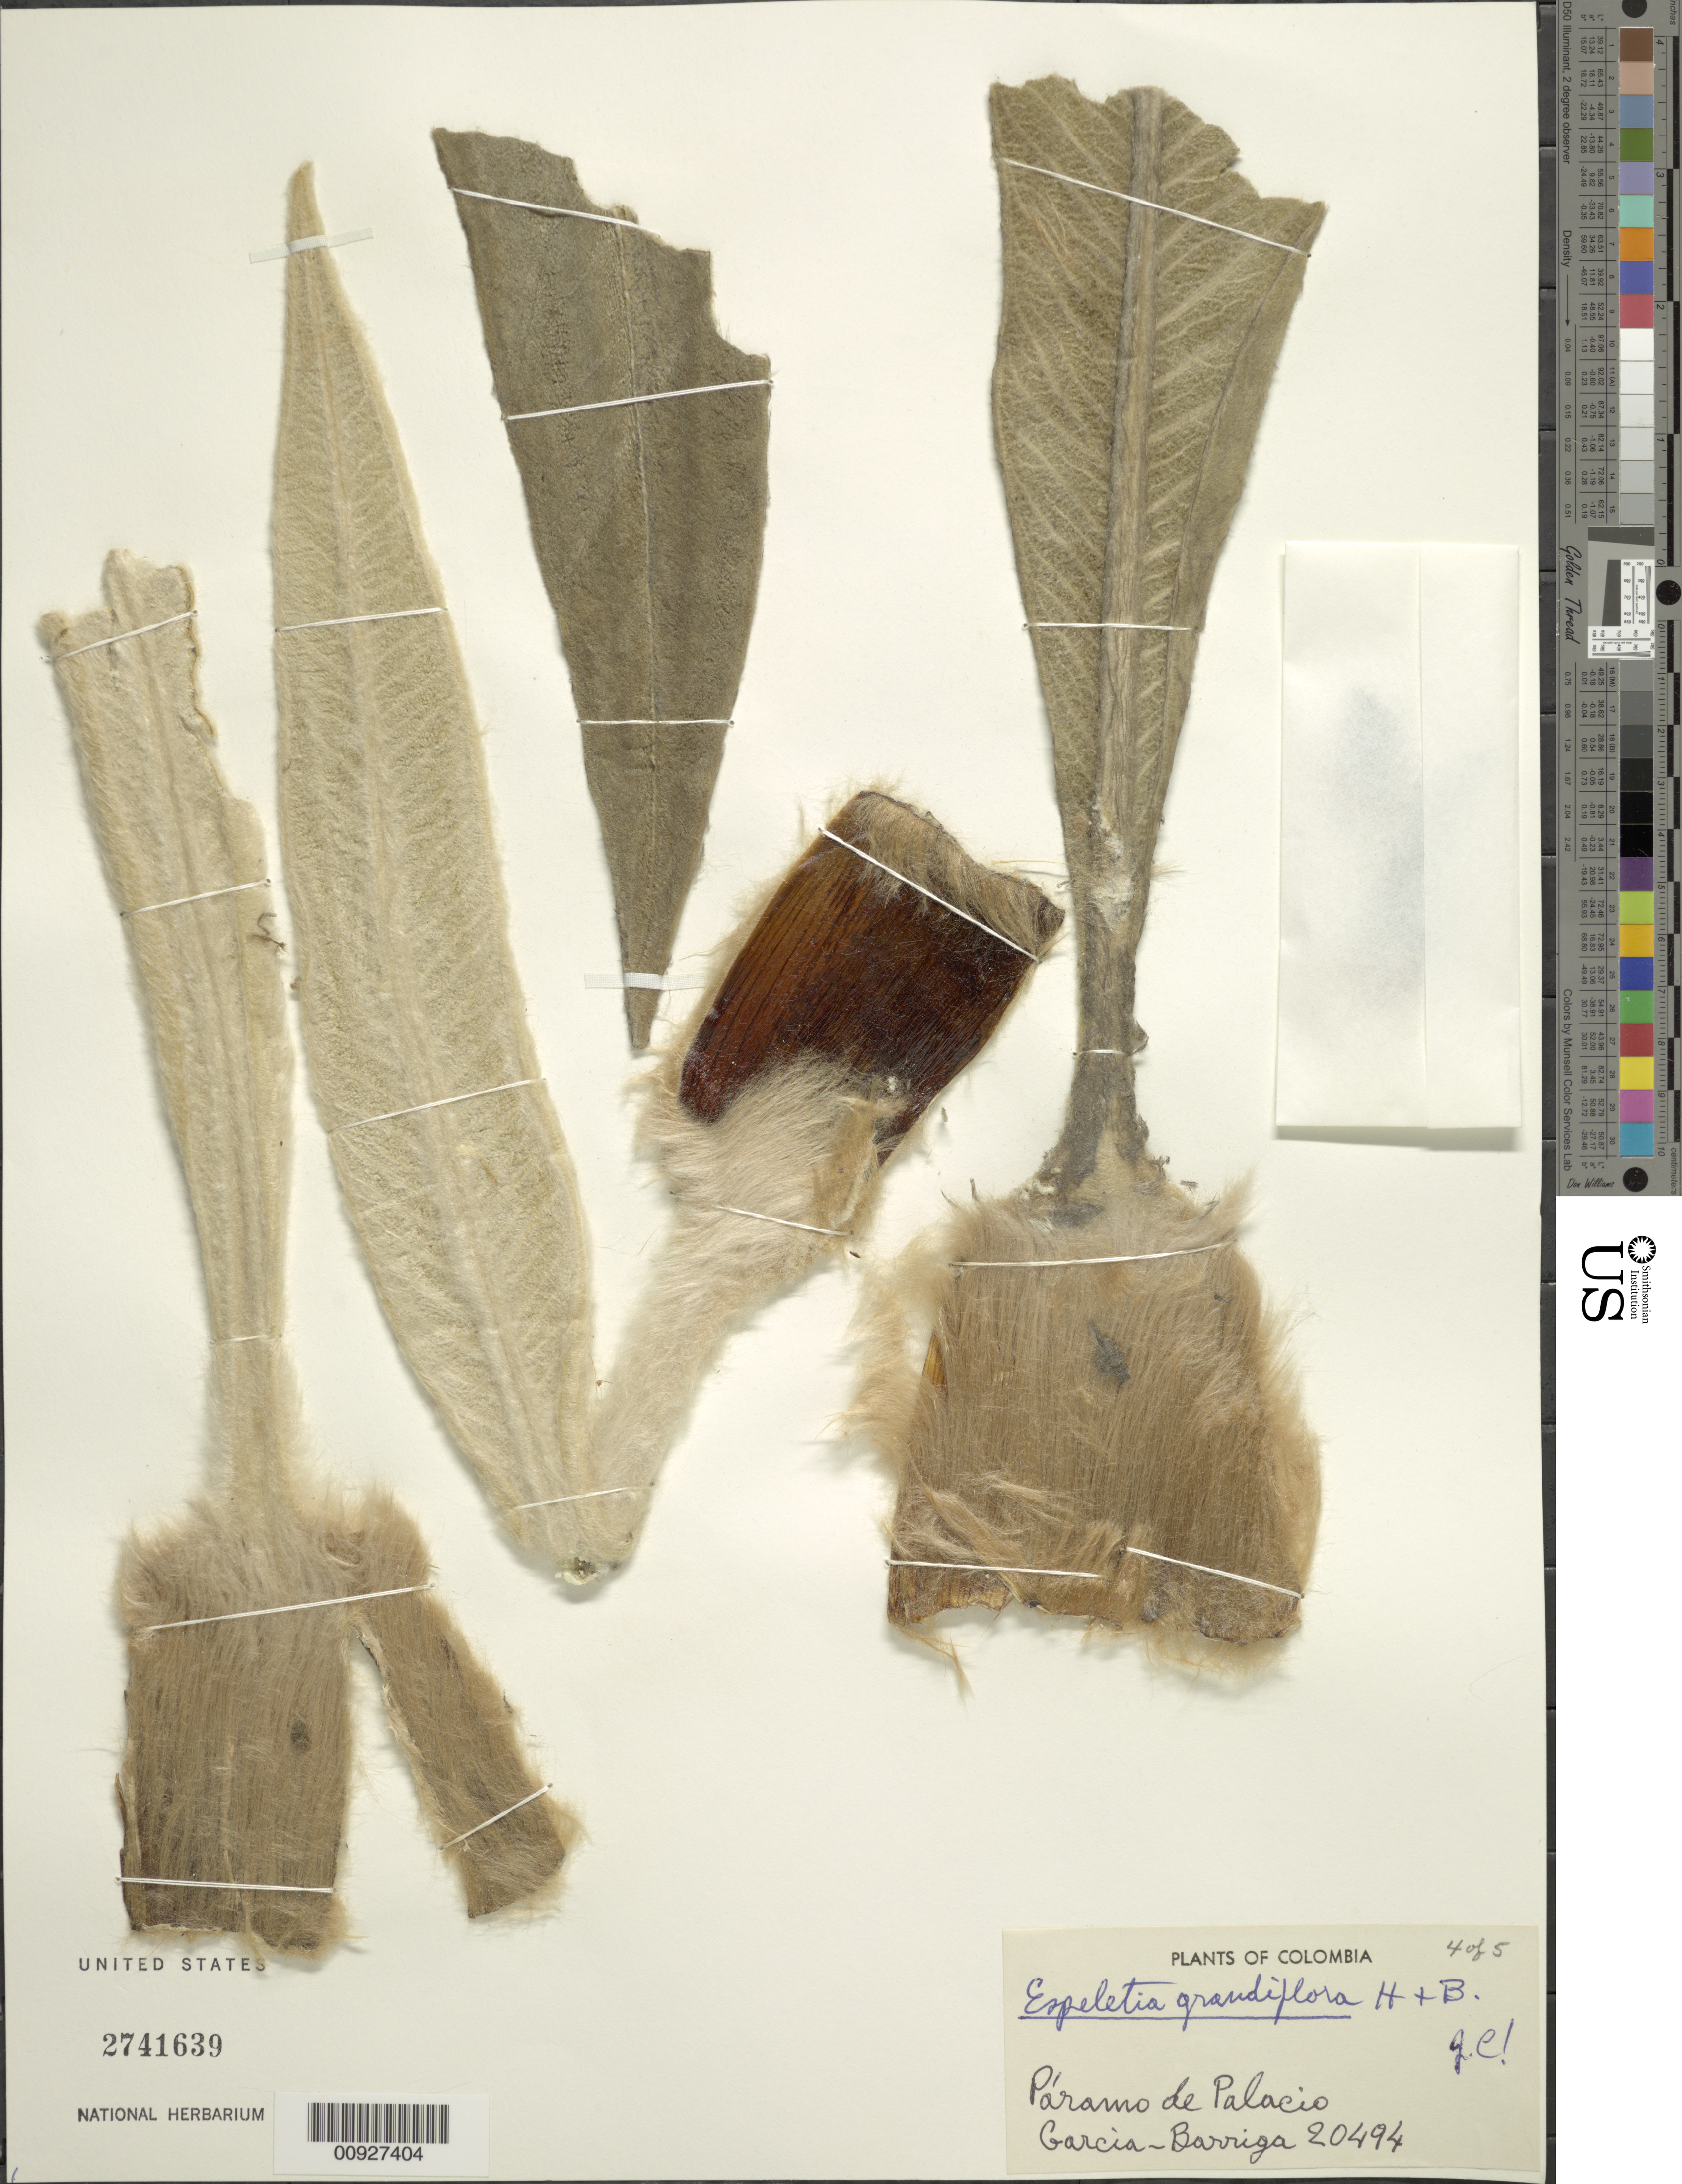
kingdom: Plantae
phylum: Tracheophyta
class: Magnoliopsida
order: Asterales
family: Asteraceae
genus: Espeletia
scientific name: Espeletia grandiflora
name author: Humb. & Bonpl.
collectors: H. García Barriga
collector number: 20494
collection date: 1947-02-22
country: Colombia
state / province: Cundinamarca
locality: Páramo de Palacio. Cordillera Oriental, vertiente Oriental, Páramo de Palacio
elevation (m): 3200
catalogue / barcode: US 2741639